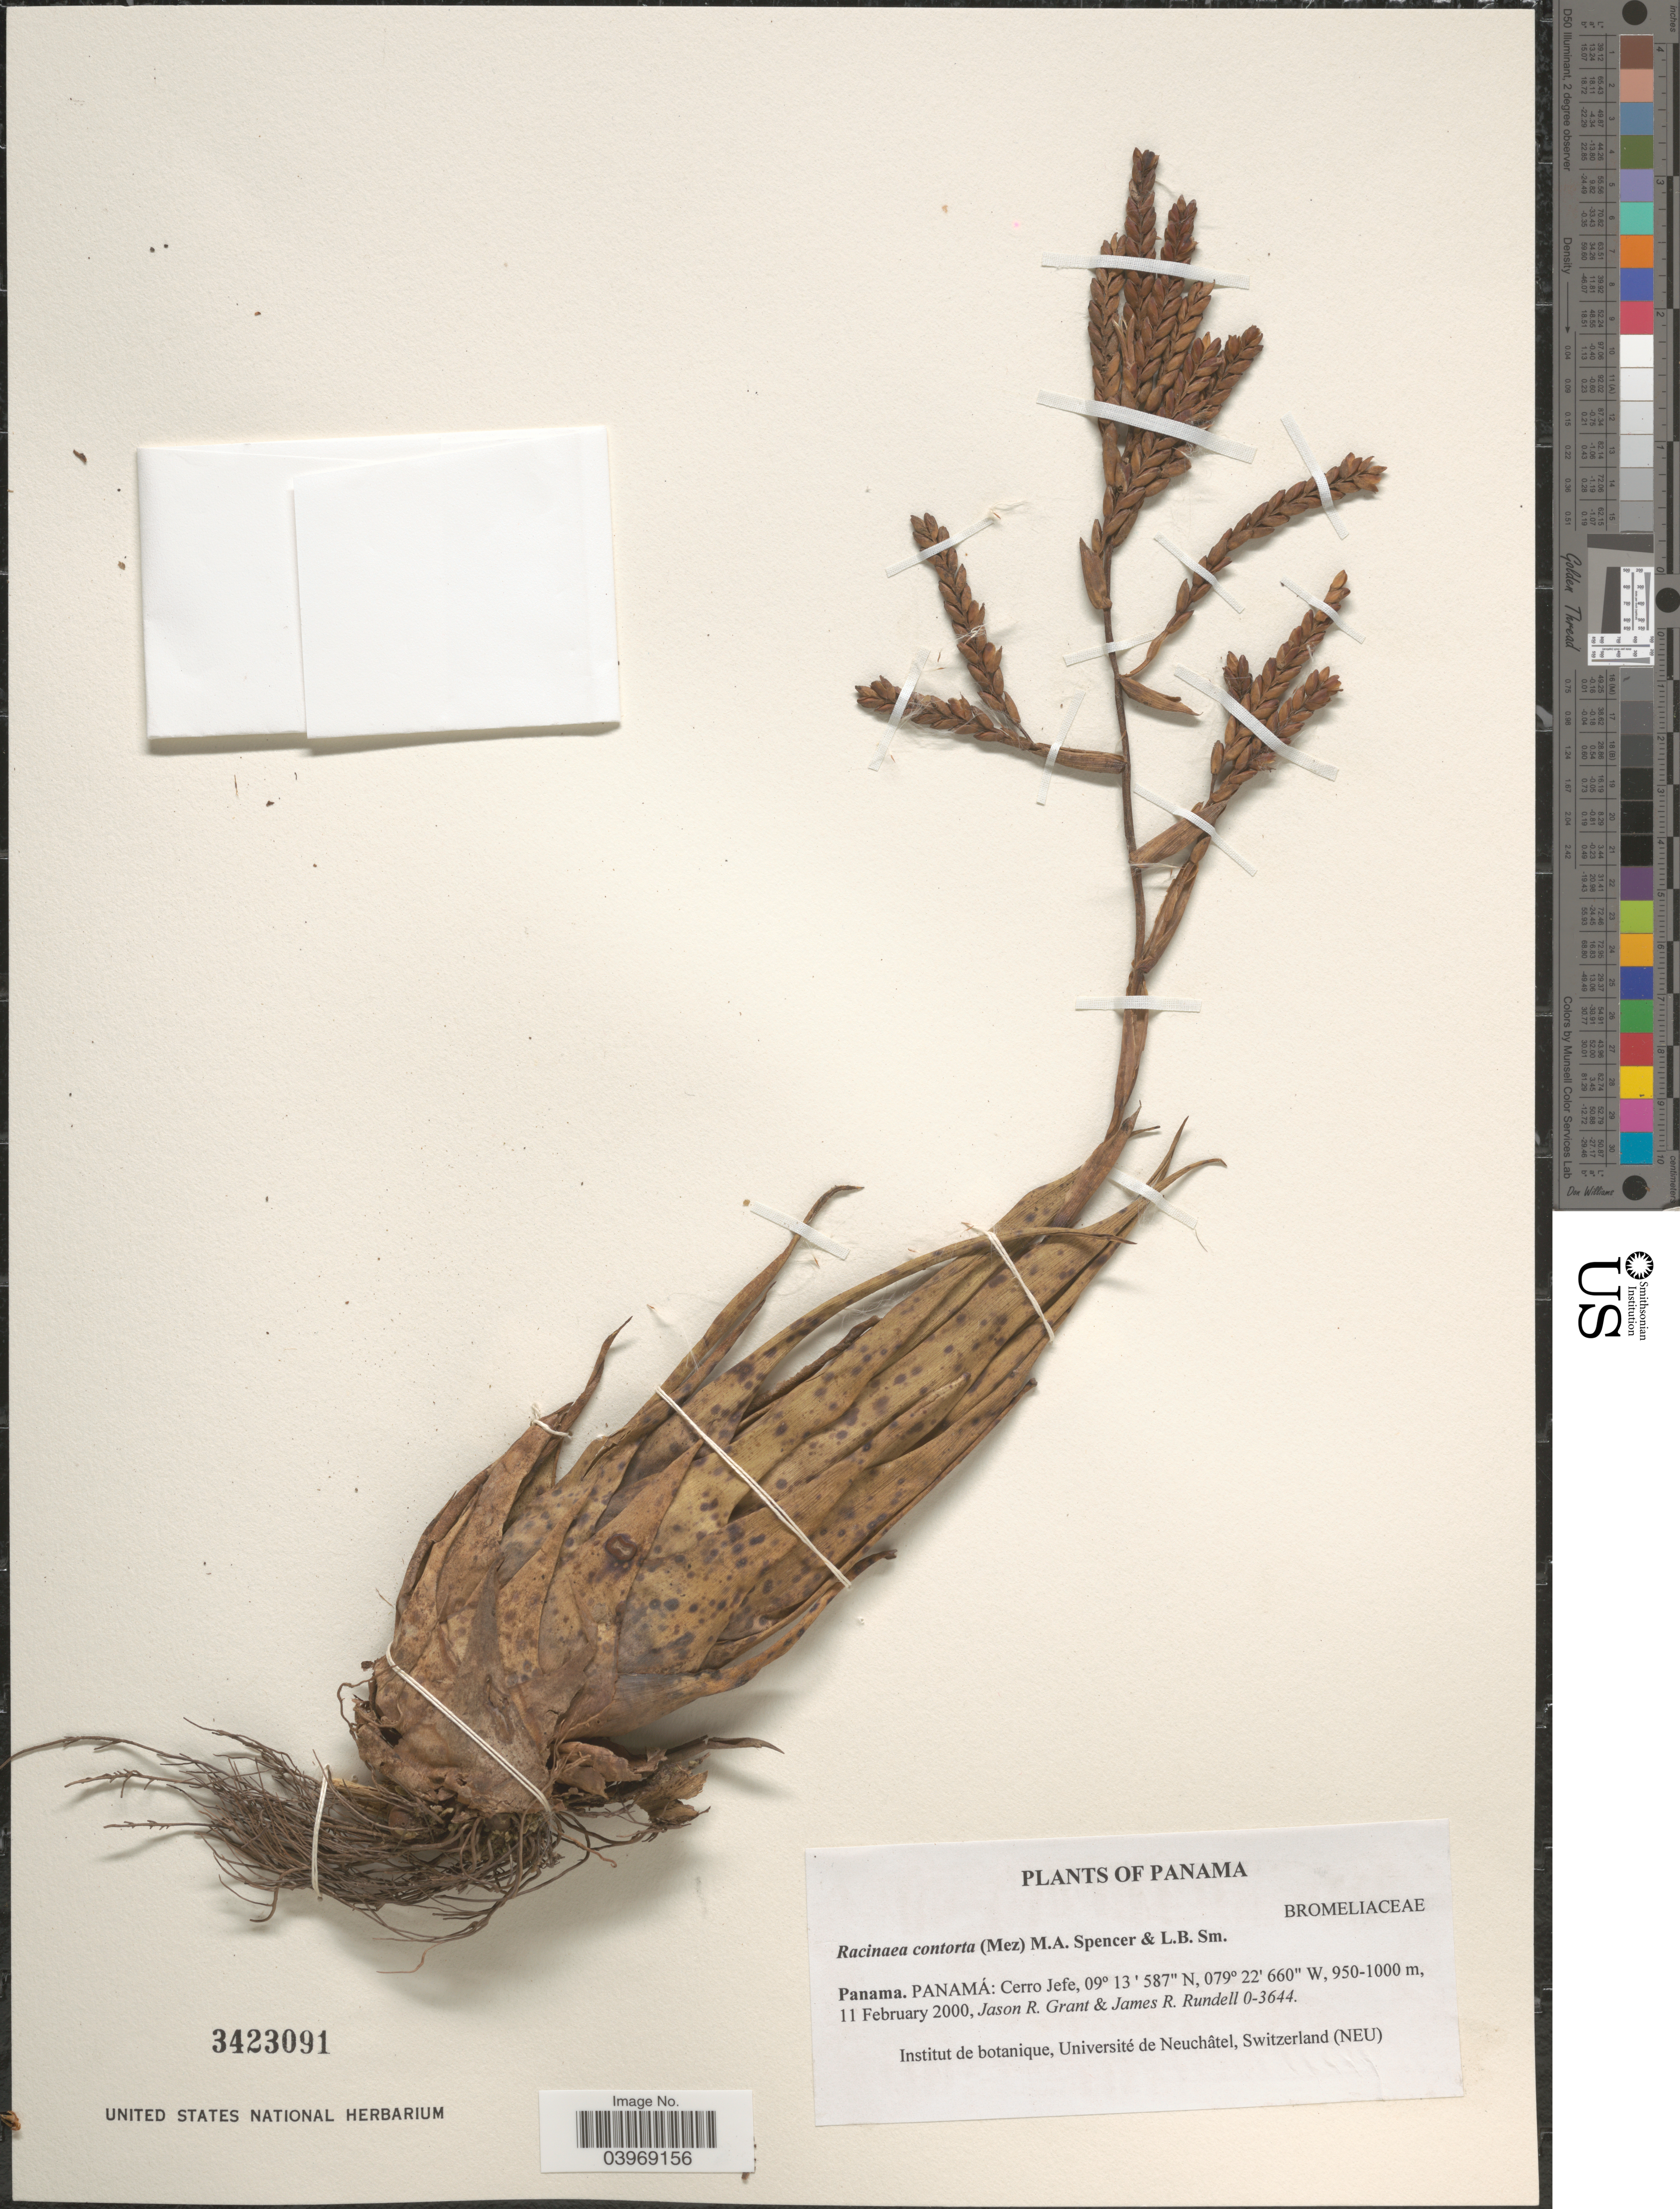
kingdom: Plantae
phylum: Tracheophyta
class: Liliopsida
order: Poales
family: Bromeliaceae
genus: Racinaea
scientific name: Racinaea contorta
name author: (Mez & Pittier) M.A. Spencer & L.B. Sm.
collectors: J. R. Grant & J. R. Rundell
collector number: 0-3644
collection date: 2000-02-11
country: Panama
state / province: Panamá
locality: Cerro Jefe.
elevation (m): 950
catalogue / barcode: US 3423091